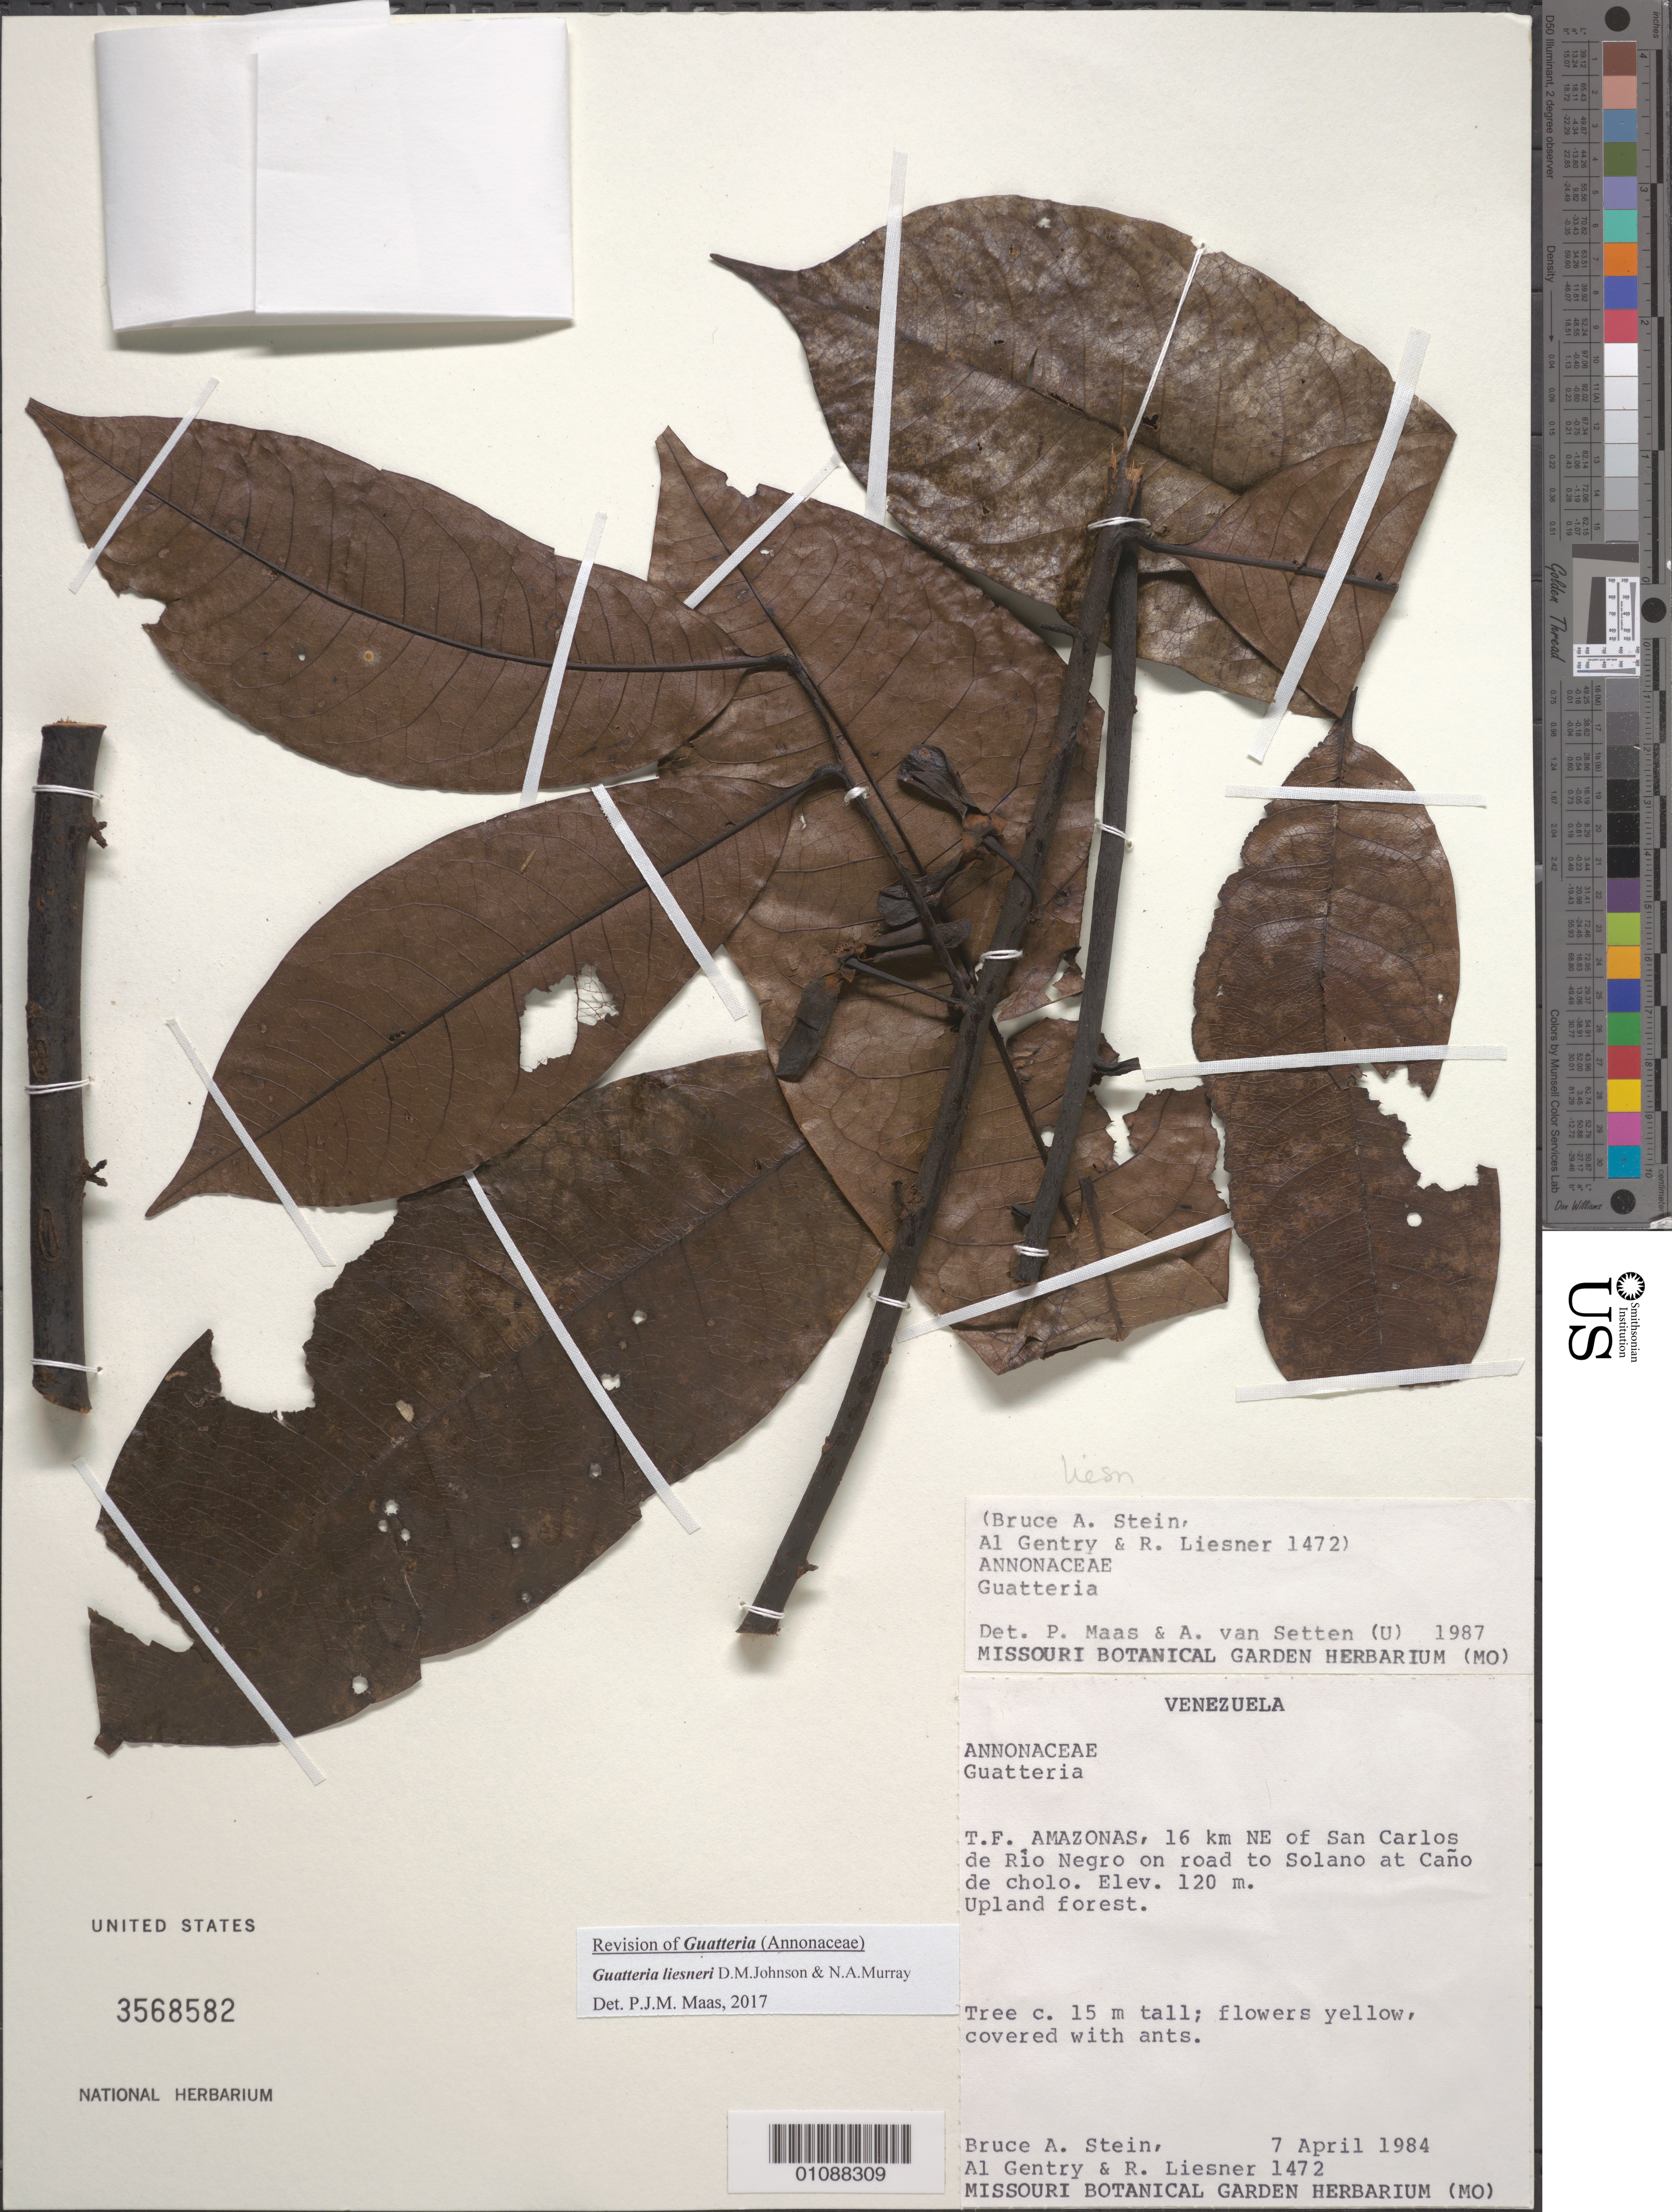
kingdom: Plantae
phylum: Tracheophyta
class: Magnoliopsida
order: Magnoliales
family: Annonaceae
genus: Guatteria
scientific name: Guatteria liesneri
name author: D.M. Johnson & N.A. Murray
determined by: Maas, Paul J.; Maas, H.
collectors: B. A. Stein, A. H. Gentry & R. L. Liesner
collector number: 1472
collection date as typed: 7-Apr-84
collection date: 1984-04-07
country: Venezuela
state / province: Amazonas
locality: San Carlos de Río Negro, 16 km NE of on road to Solano at Caño de Cholo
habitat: Upland forest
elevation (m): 120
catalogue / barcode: US 3568582